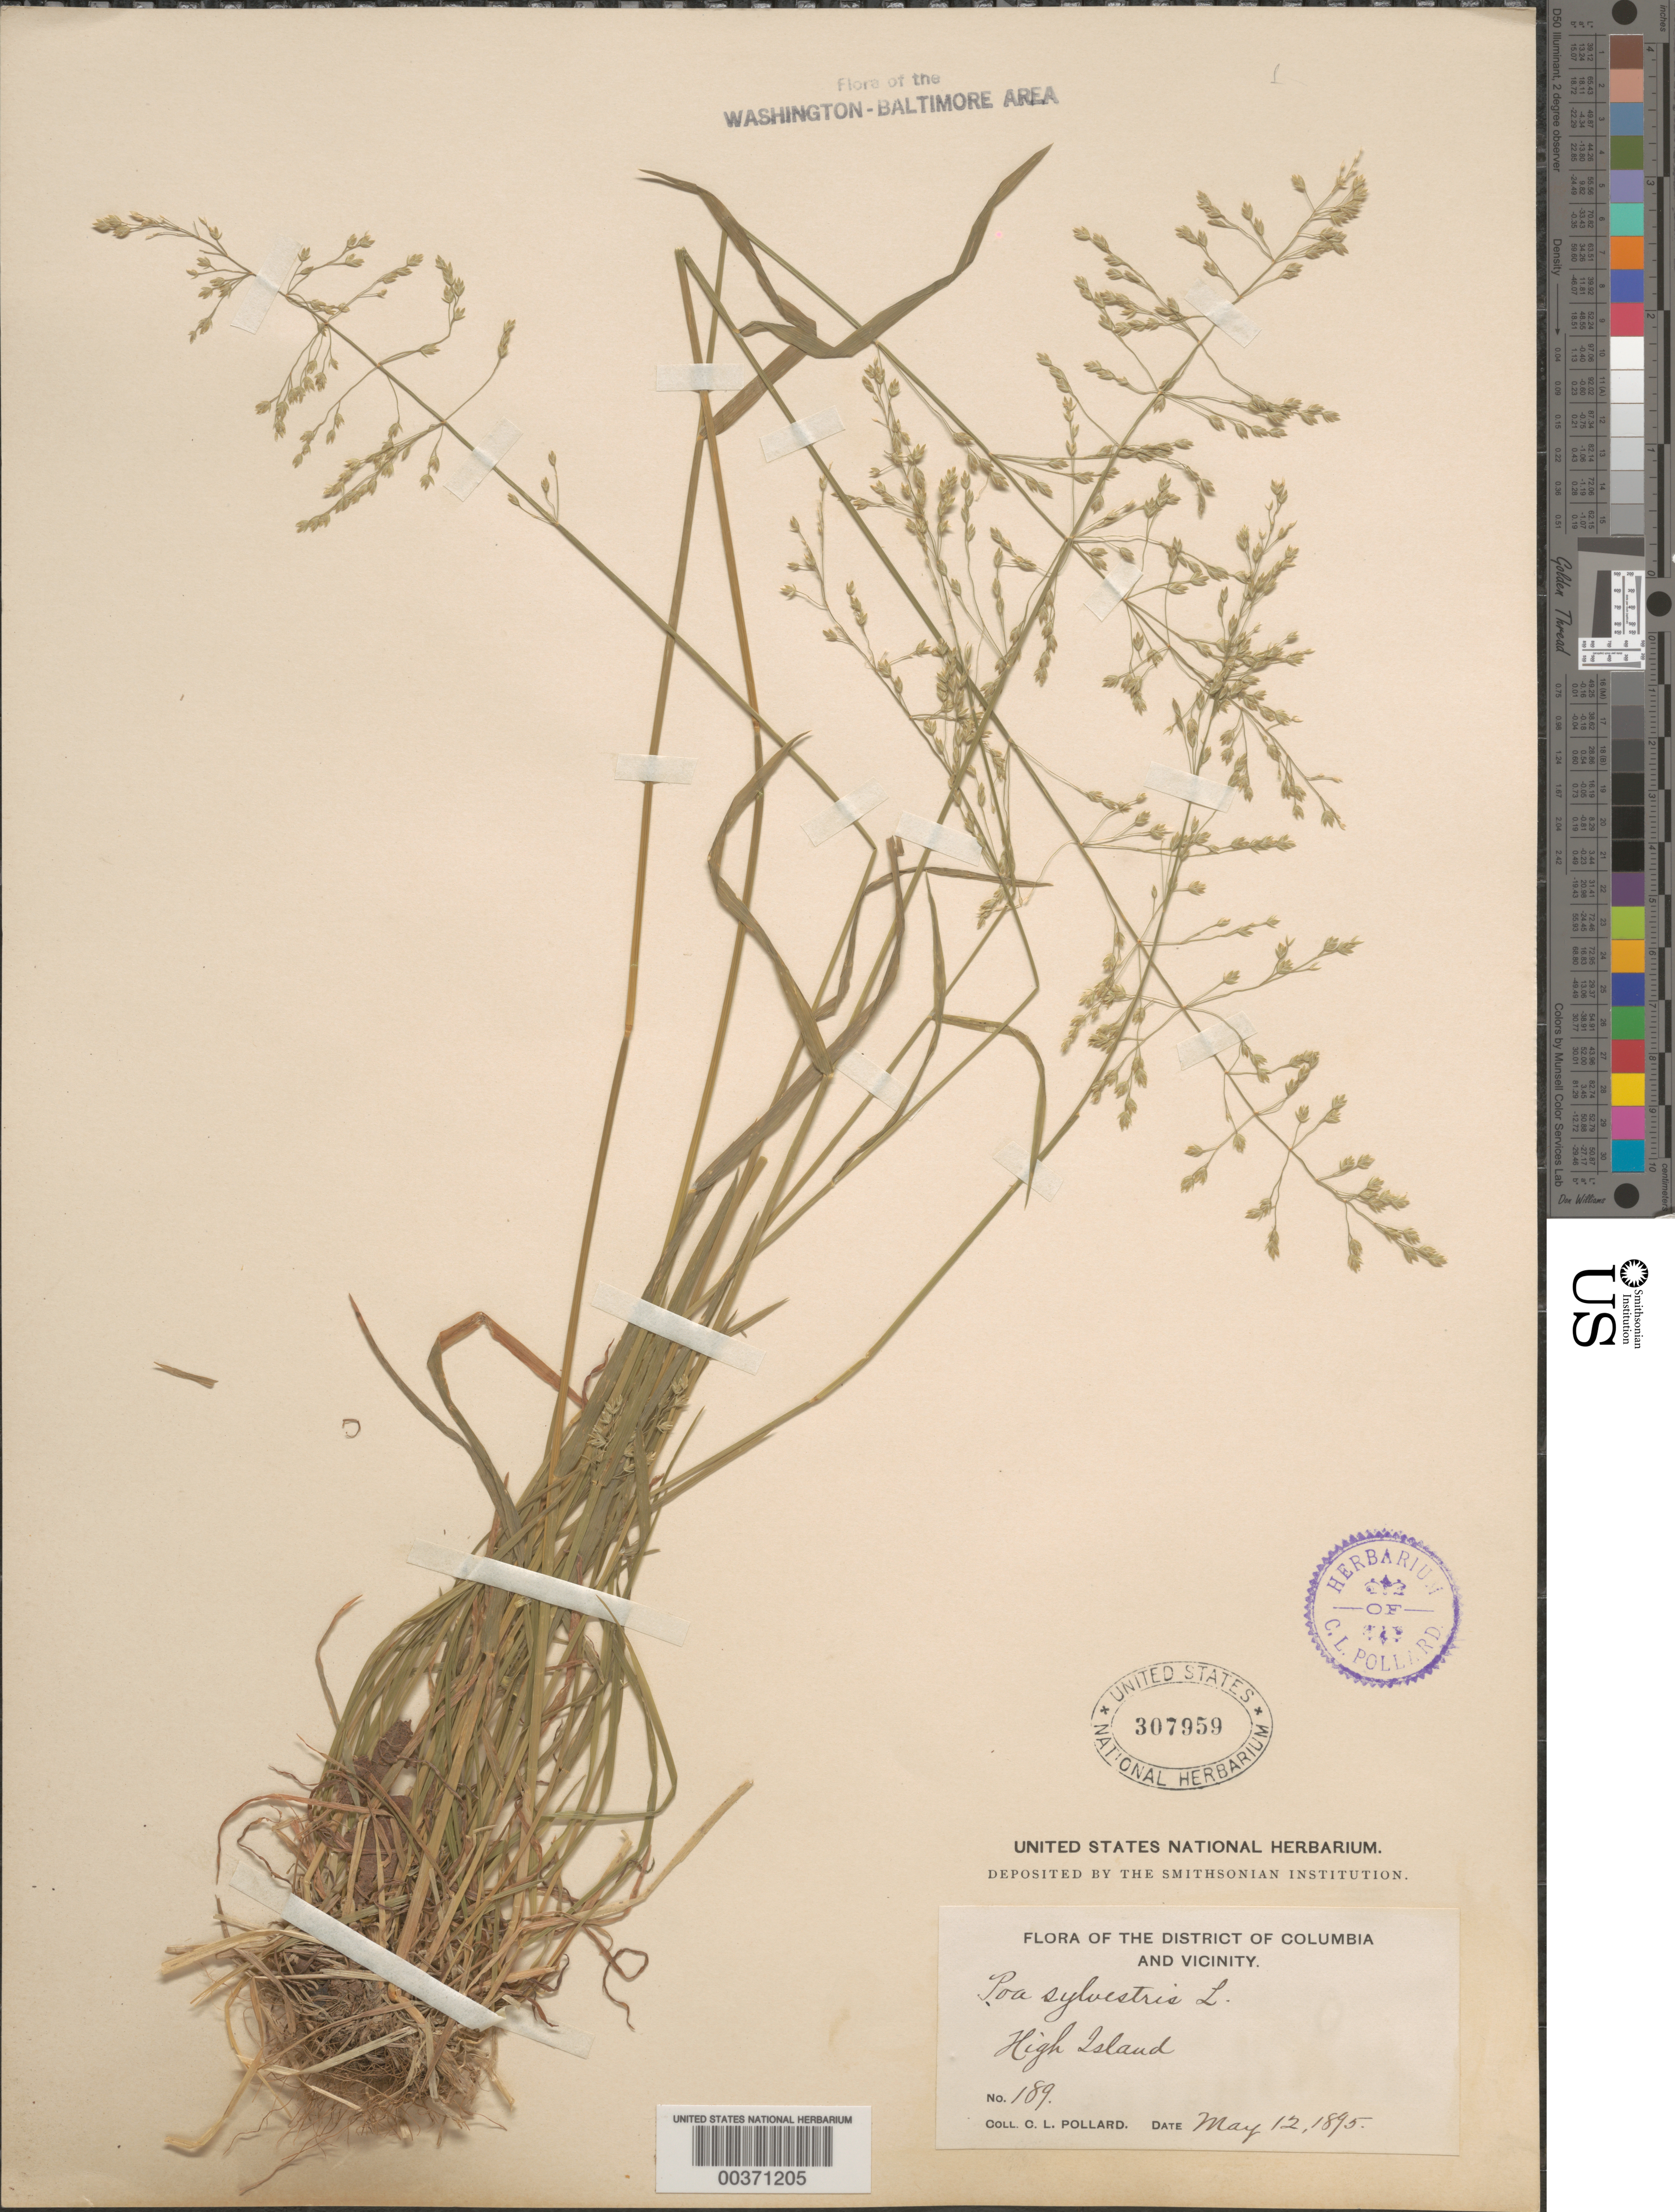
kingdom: Plantae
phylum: Tracheophyta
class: Liliopsida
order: Poales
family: Poaceae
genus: Poa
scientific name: Poa sylvestris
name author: A. Gray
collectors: C. L. Pollard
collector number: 189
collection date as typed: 12 May 1895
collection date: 1895-05-12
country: United States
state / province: Maryland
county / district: Montgomery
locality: High Island C. & O. Canal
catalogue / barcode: US 307959